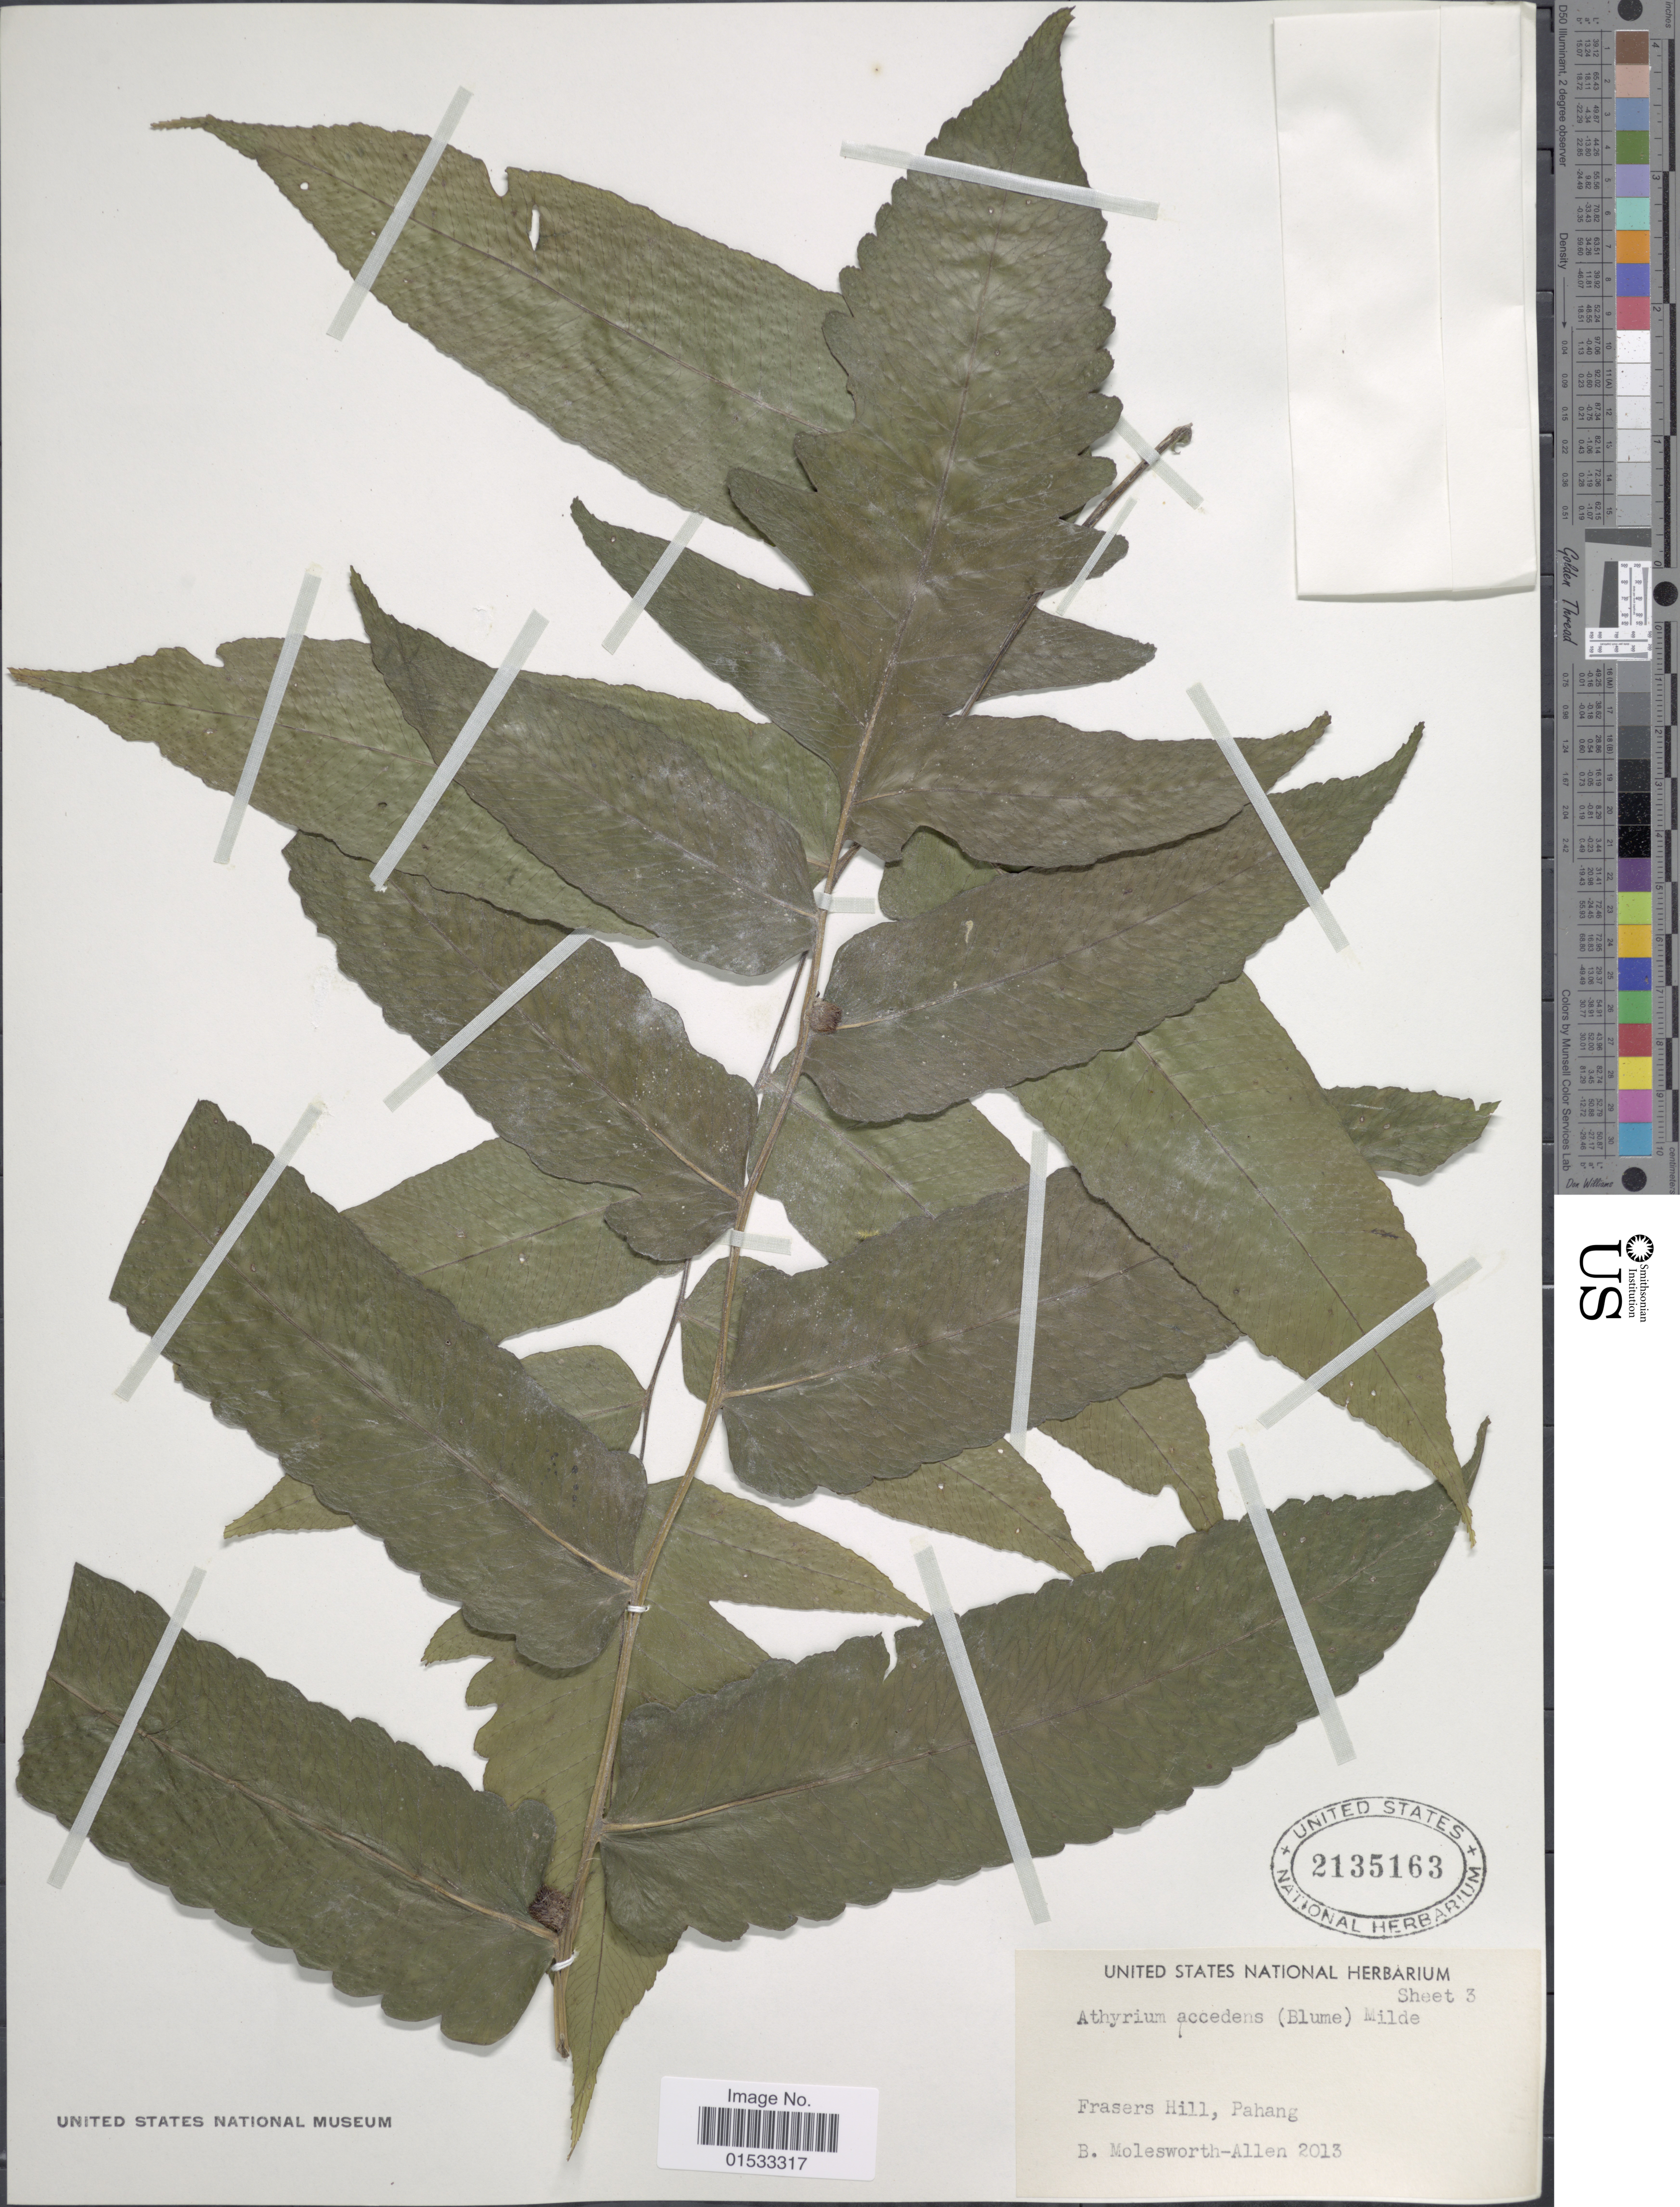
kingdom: Plantae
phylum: Tracheophyta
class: Polypodiopsida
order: Polypodiales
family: Athyriaceae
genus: Diplazium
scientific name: Diplazium accendens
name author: Blume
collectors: B. E. G. Molesworth-Allen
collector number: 2013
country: Malaysia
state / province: Pahang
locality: Frasers Hill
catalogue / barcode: US 2135163